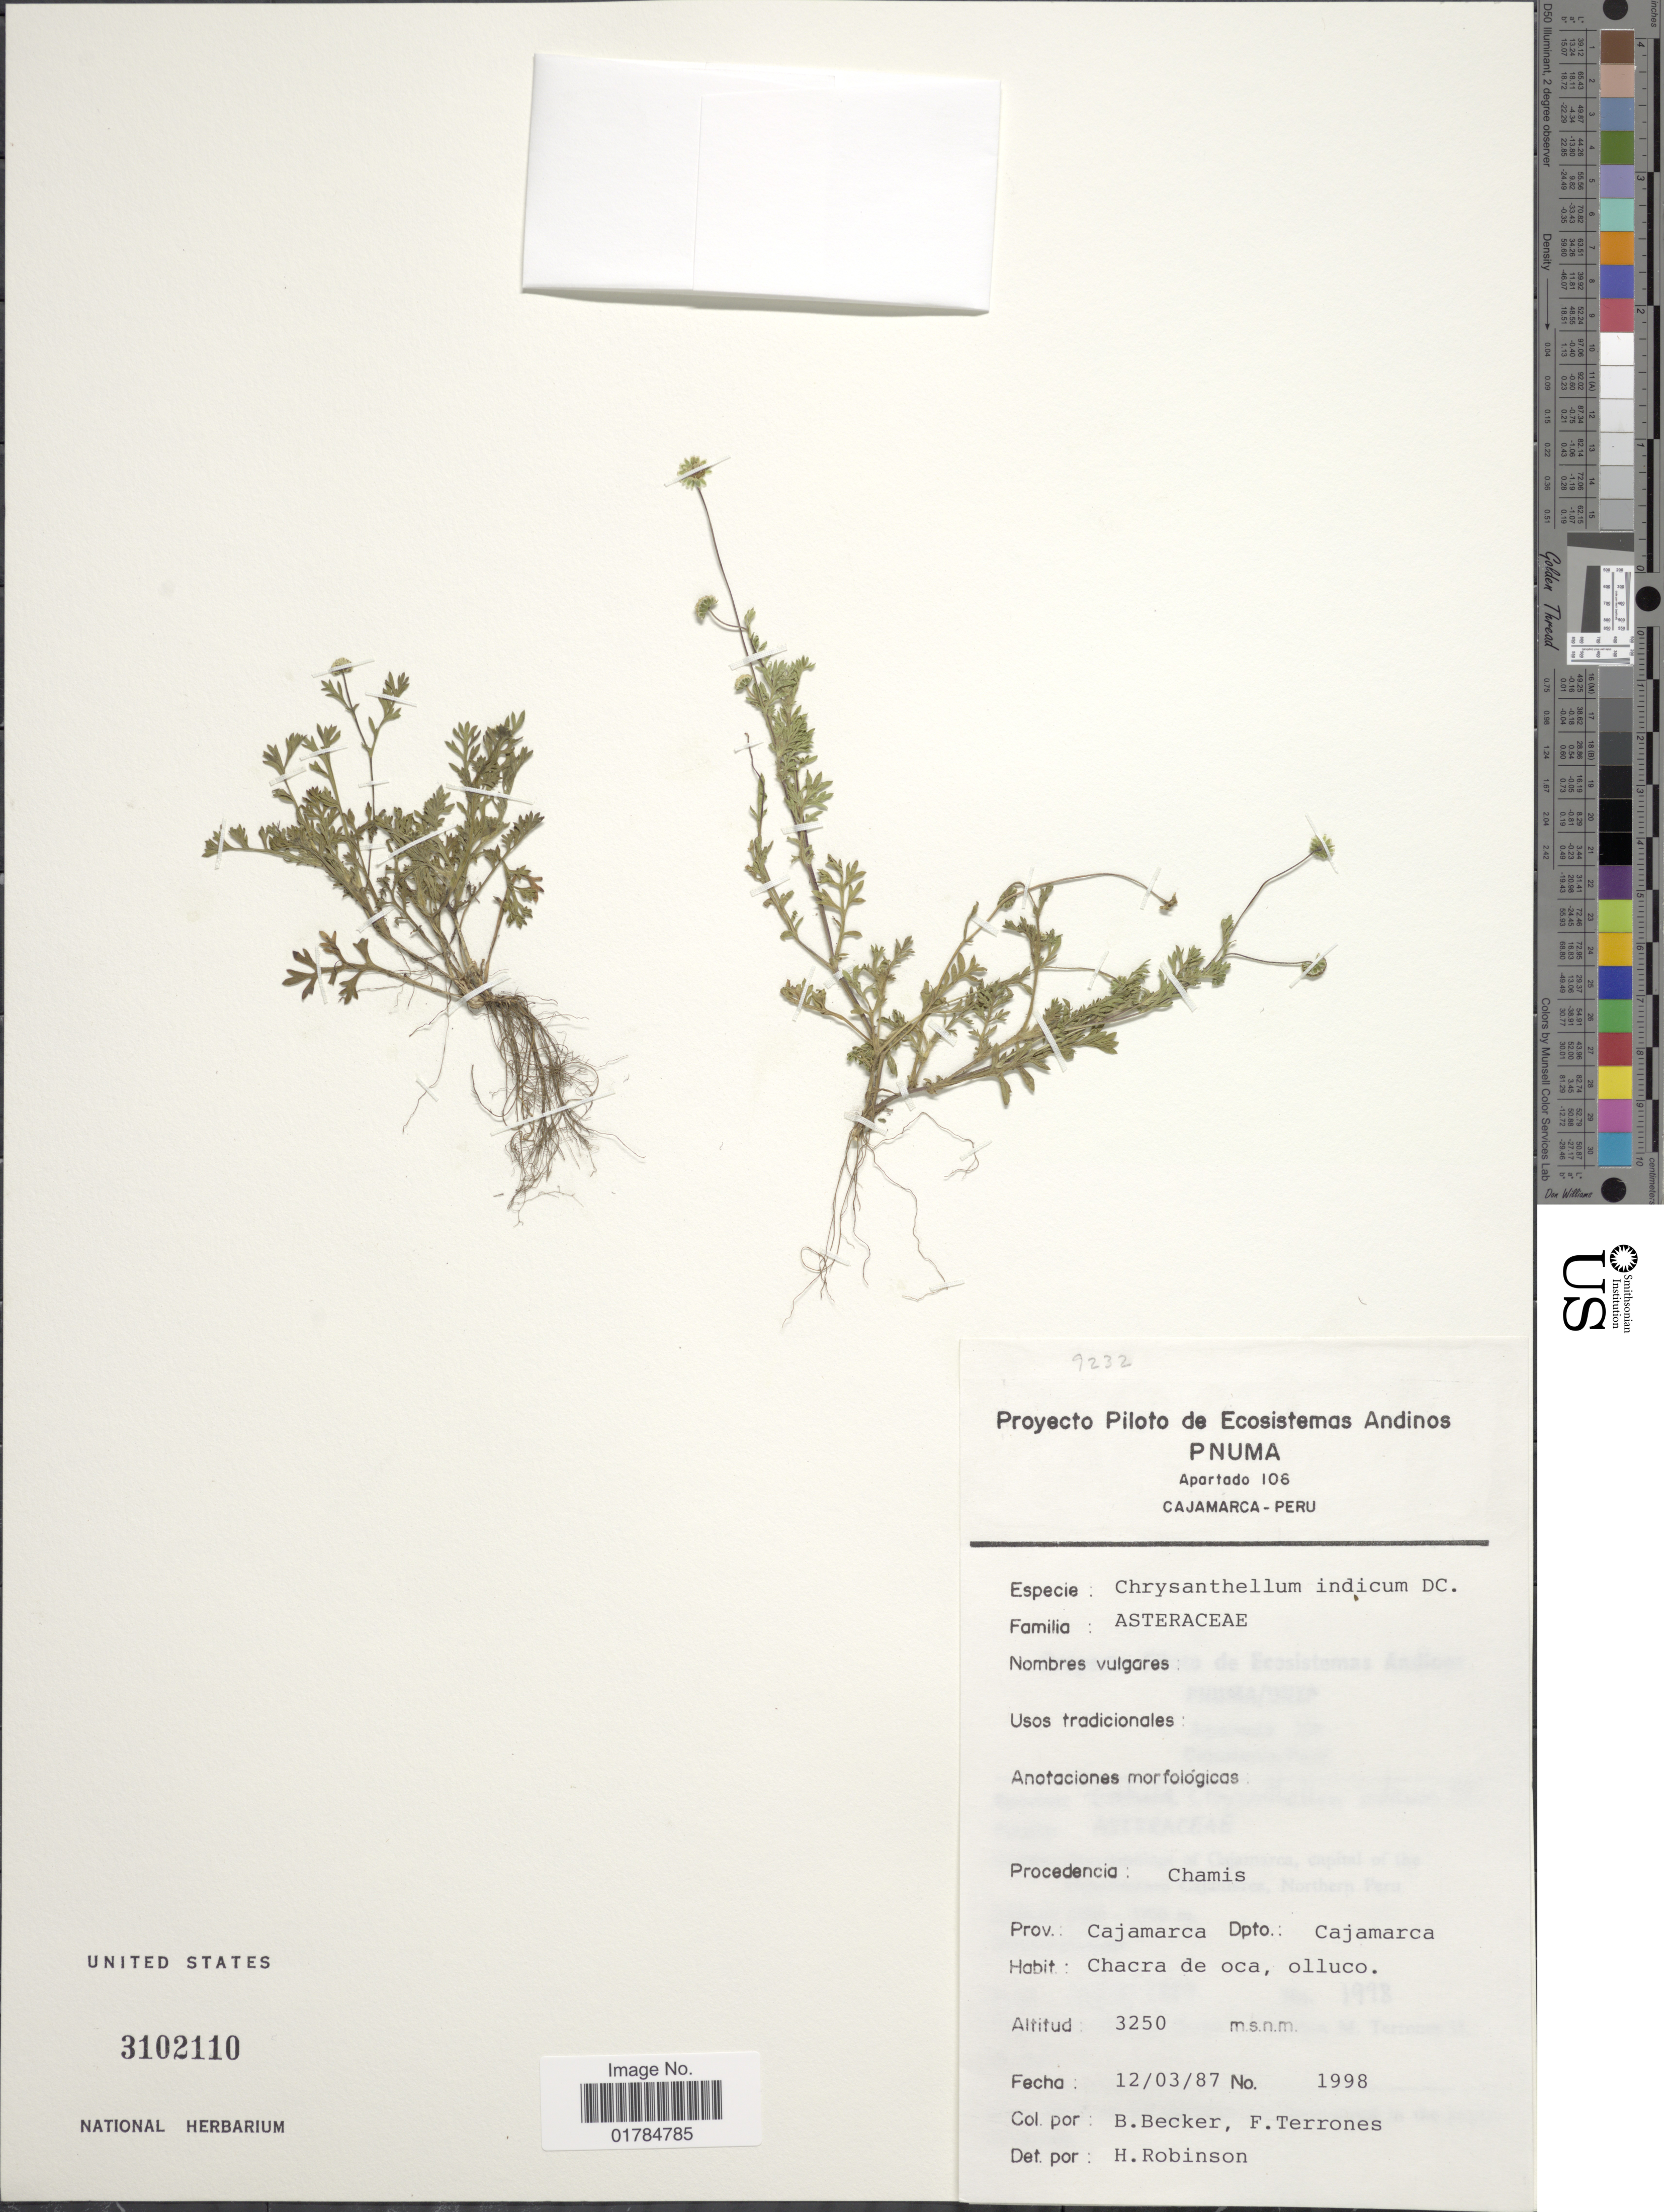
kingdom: Plantae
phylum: Tracheophyta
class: Magnoliopsida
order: Asterales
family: Asteraceae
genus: Chrysanthellum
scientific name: Chrysanthellum indicum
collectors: B. Becker & F. Terrones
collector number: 1998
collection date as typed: Transcribed d/m/y: 12/3/87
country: Peru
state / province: Cajamarca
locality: Dpto.: Cajamarca. Chacra de oca, olluco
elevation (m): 3250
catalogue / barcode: US 3102110